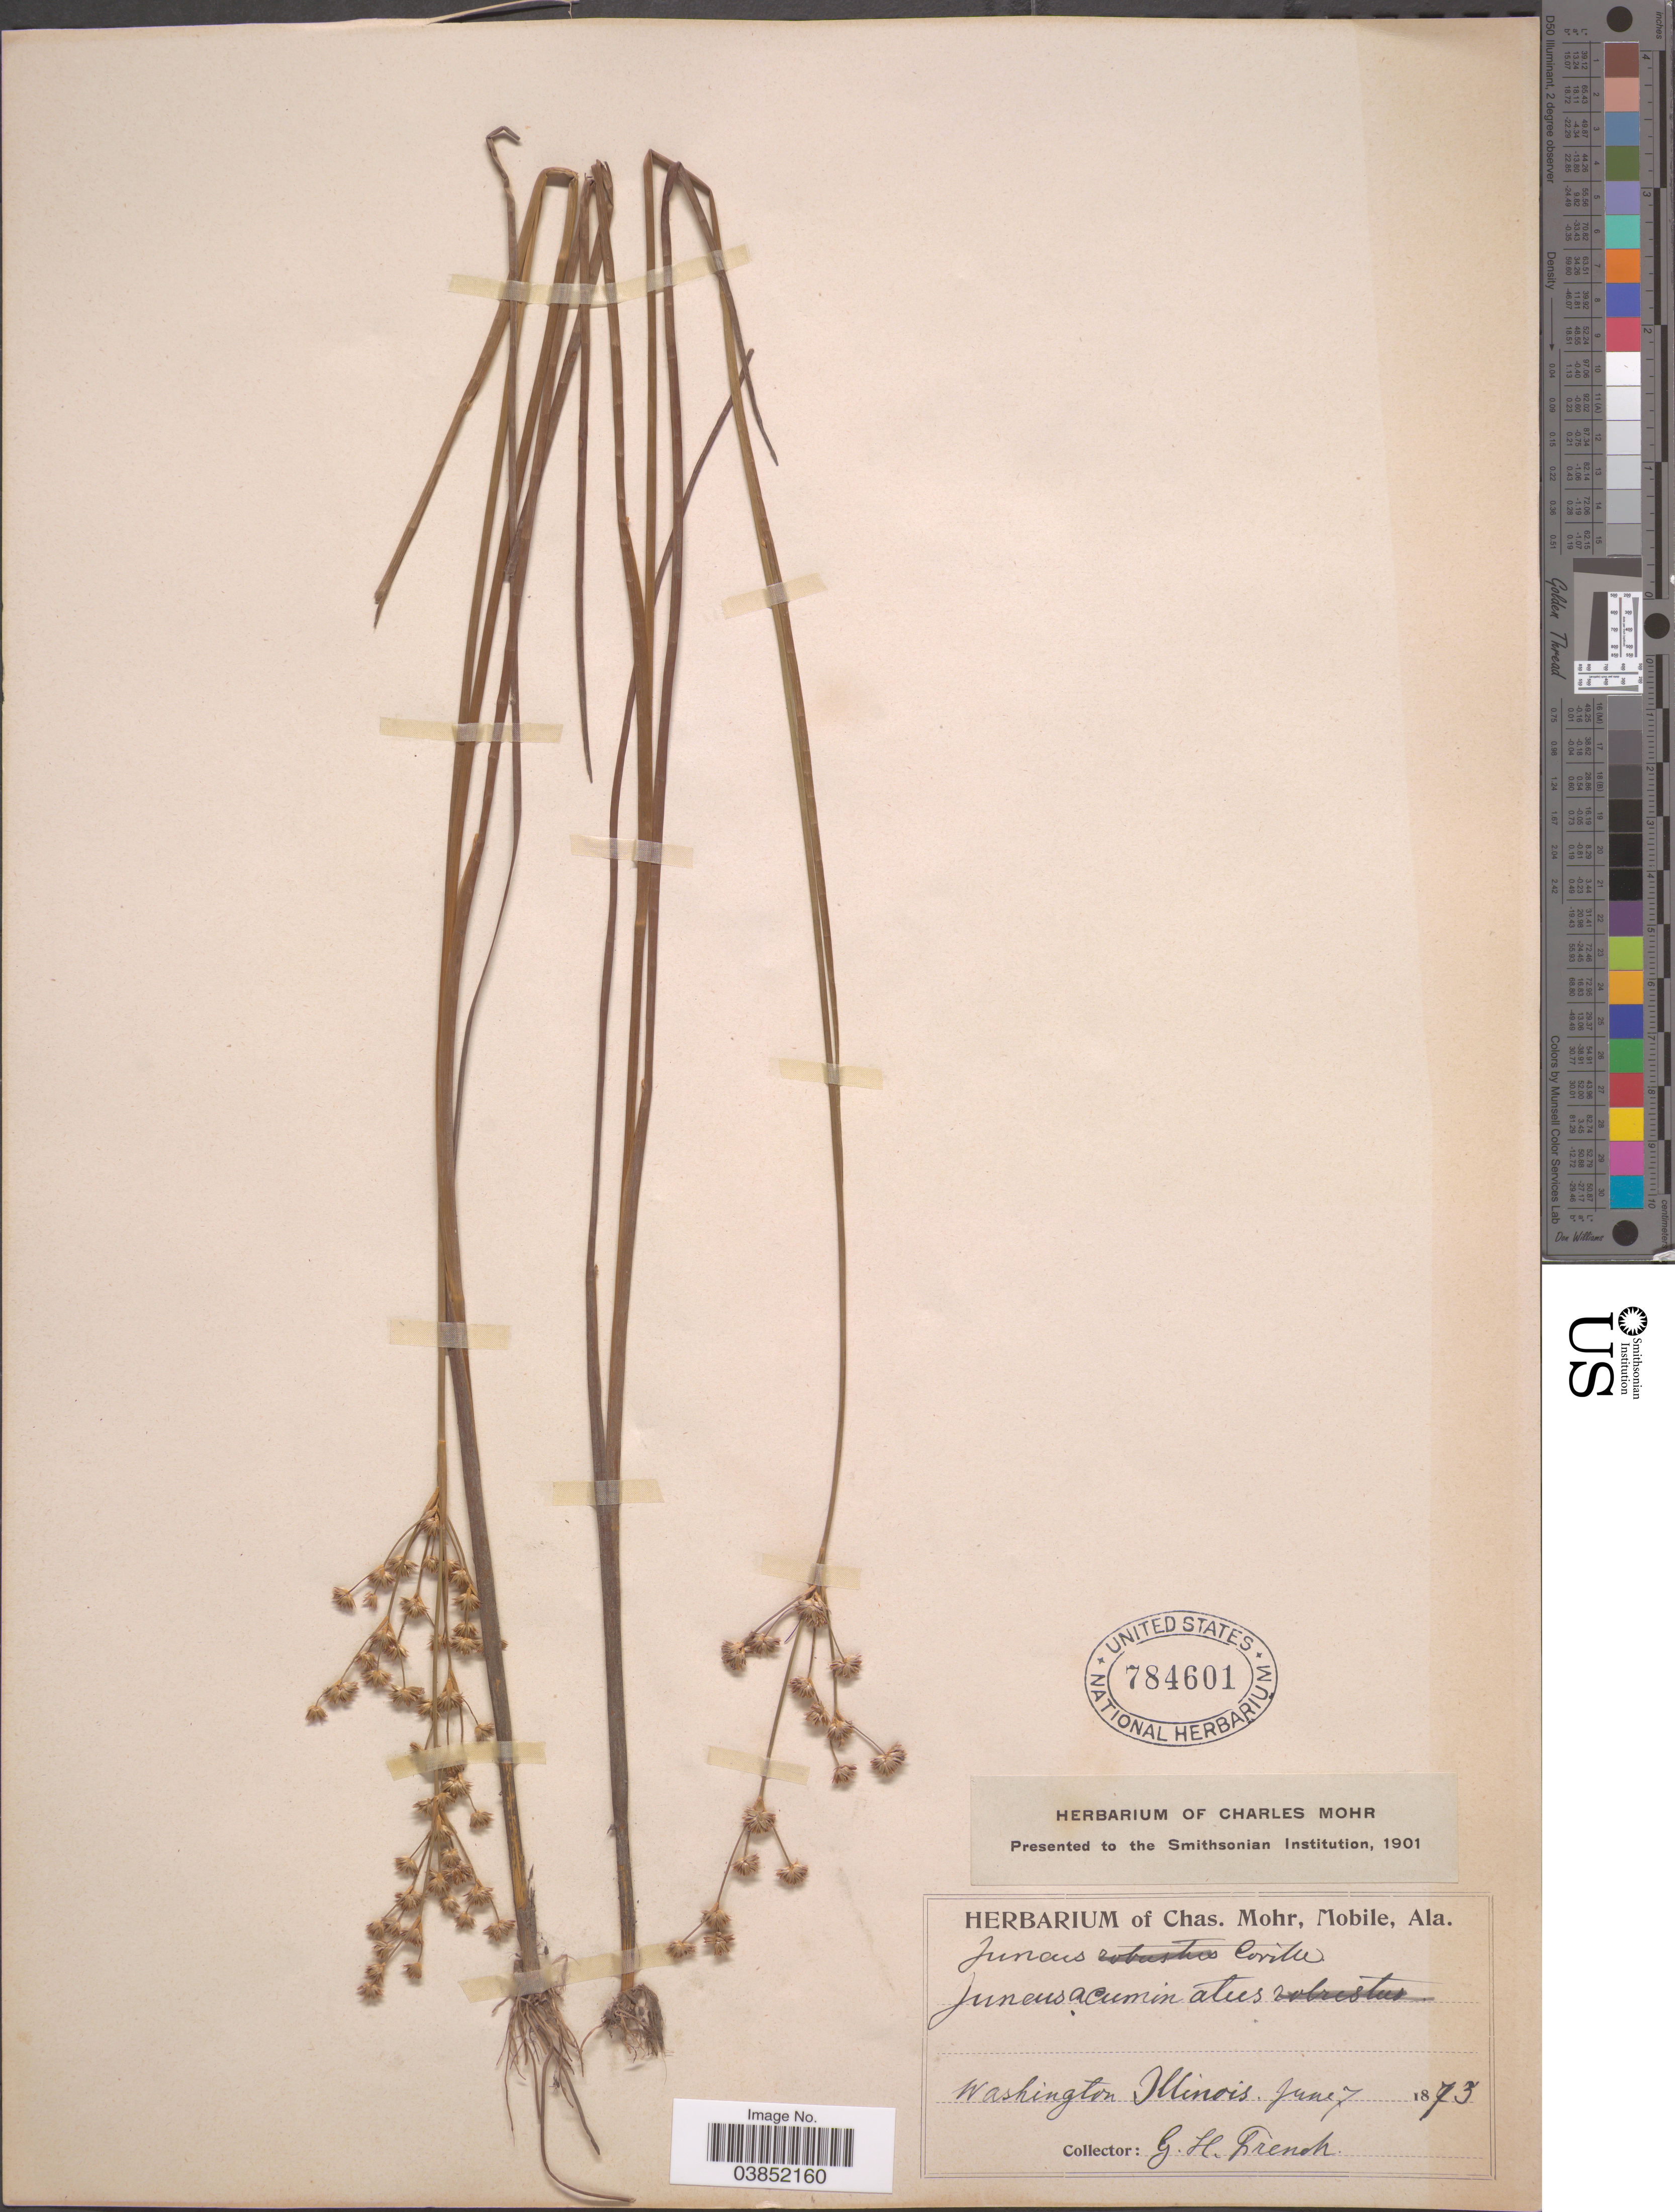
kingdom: Plantae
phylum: Tracheophyta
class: Liliopsida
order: Poales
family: Juncaceae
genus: Juncus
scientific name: Juncus debilis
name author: A. Gray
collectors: G. H. French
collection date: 1873-06-07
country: United States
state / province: Illinois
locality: Washington.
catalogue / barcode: US 784601